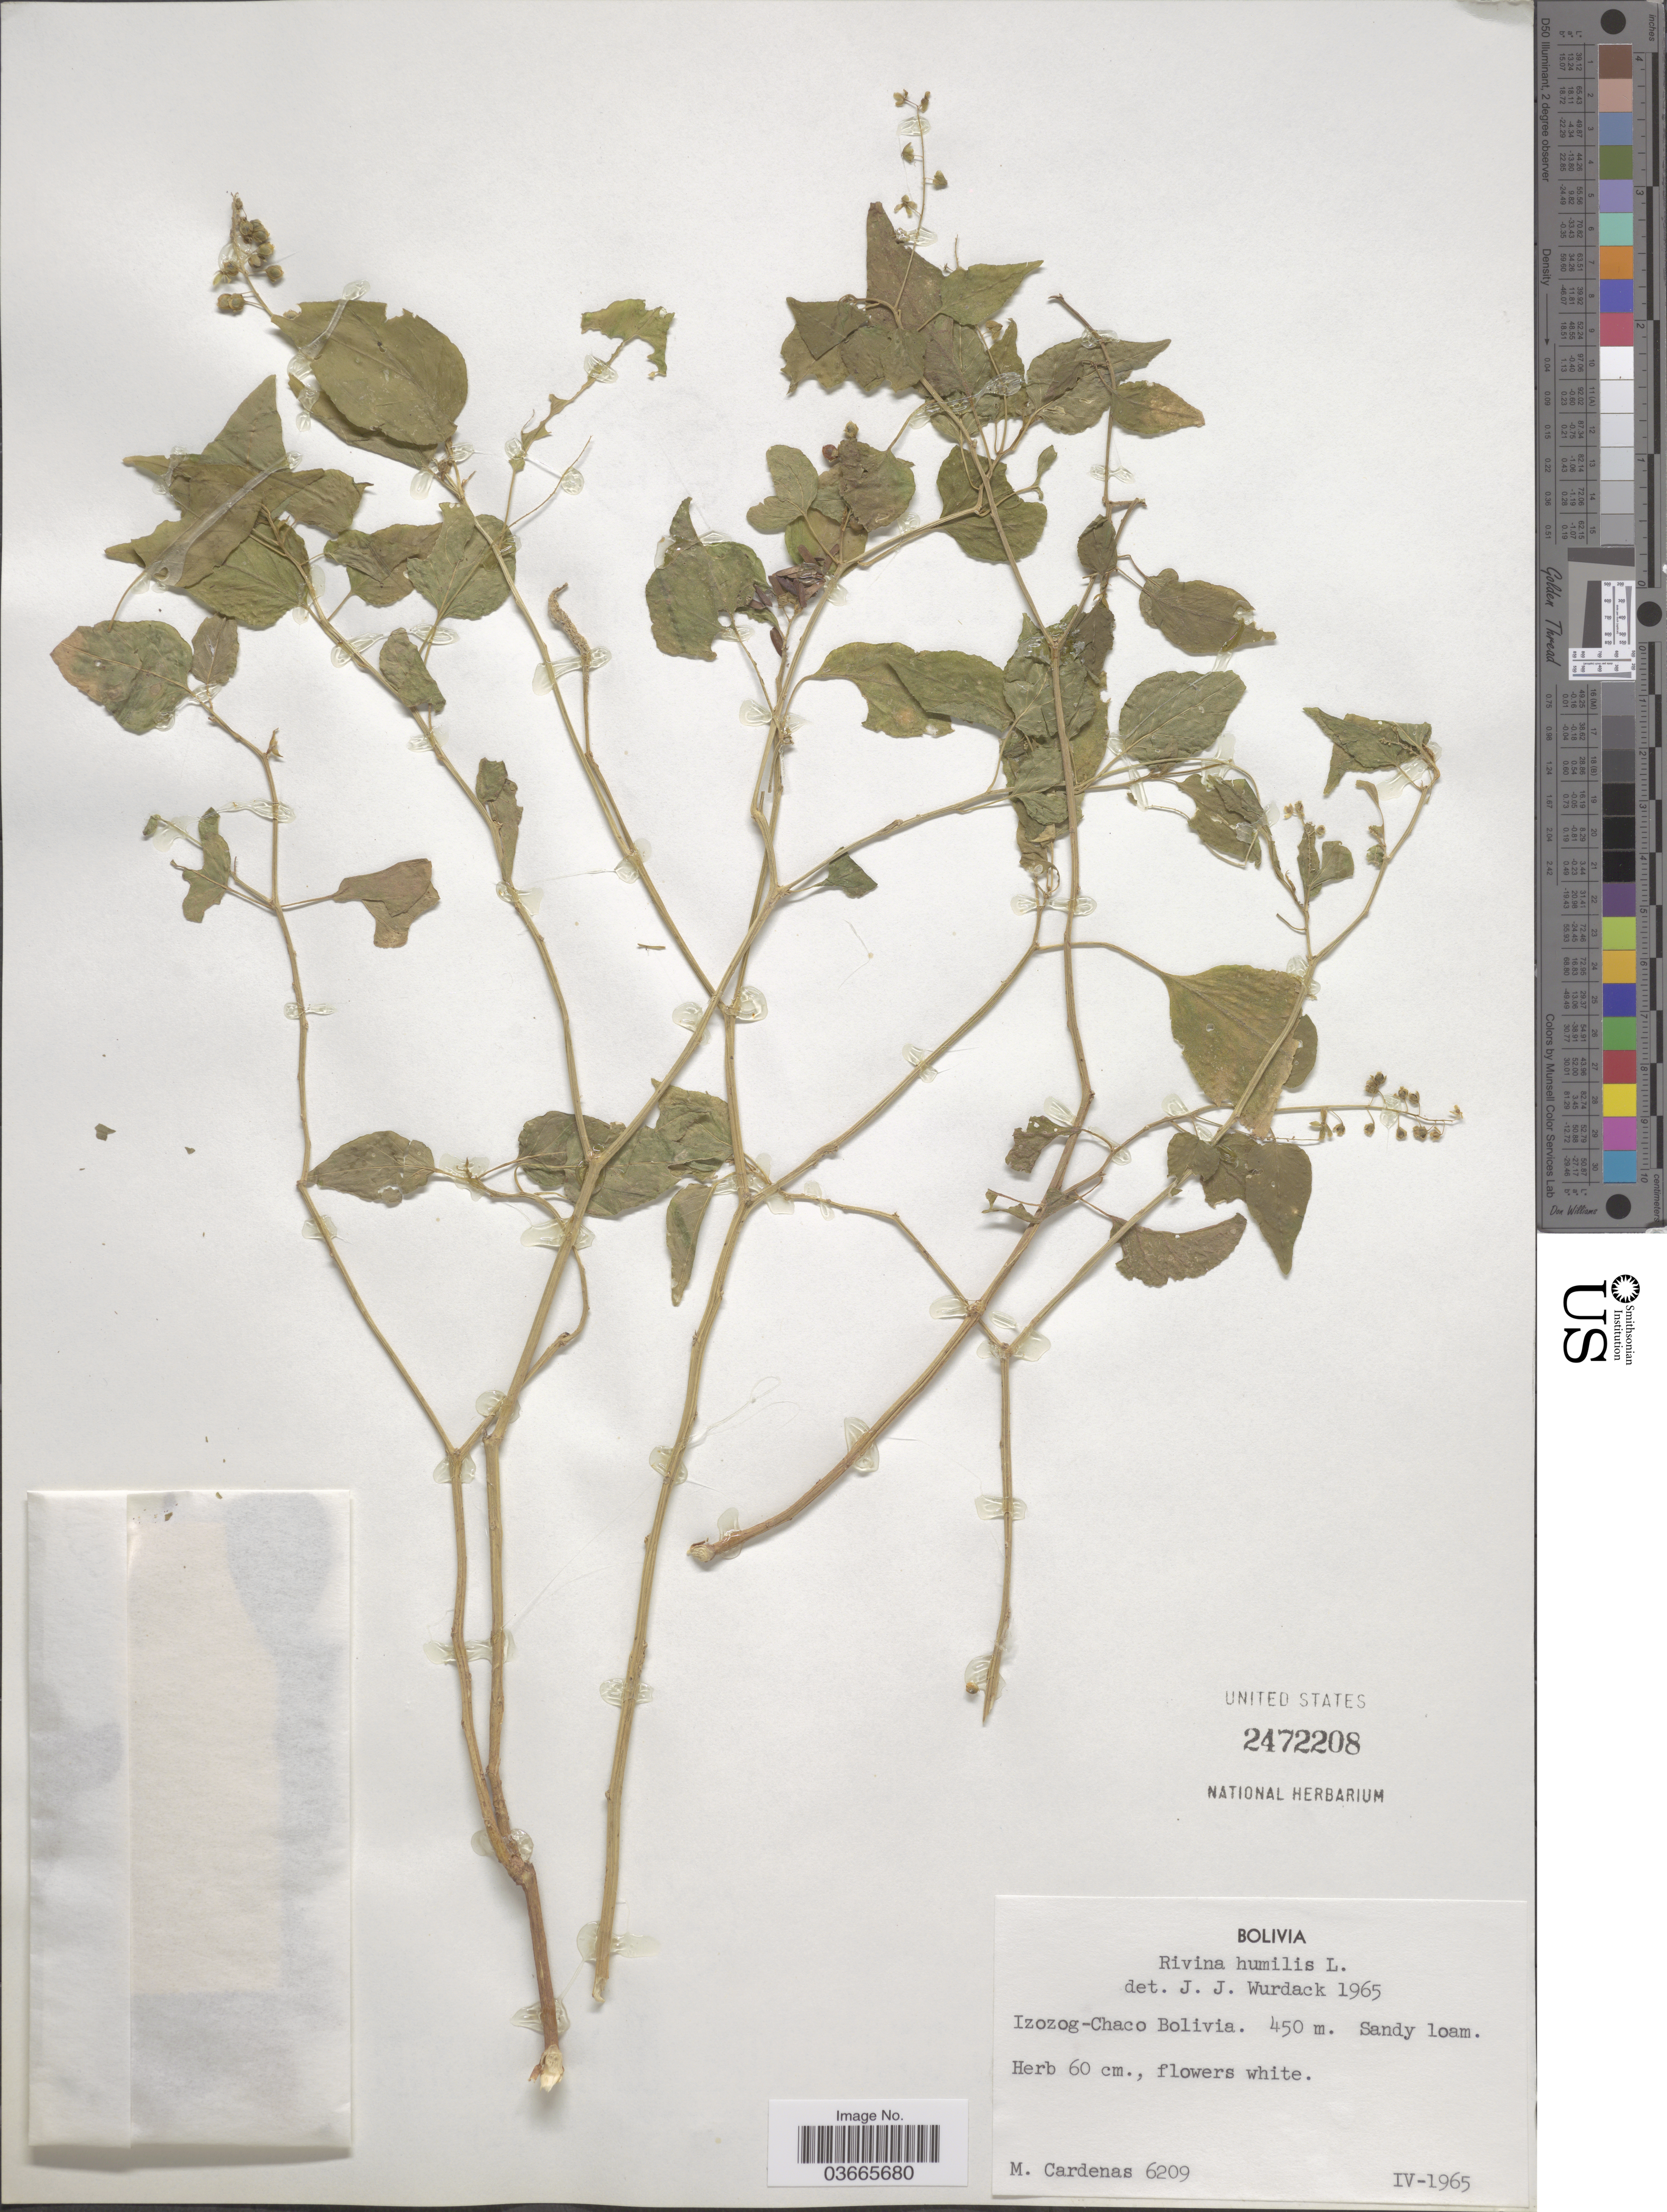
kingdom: Plantae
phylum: Tracheophyta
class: Magnoliopsida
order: Caryophyllales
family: Phytolaccaceae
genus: Rivina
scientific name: Rivina humilis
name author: L.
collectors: M. Cárdenas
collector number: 6209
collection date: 1965-04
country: Bolivia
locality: Izozog-Chaco.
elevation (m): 450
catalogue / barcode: US 2472208